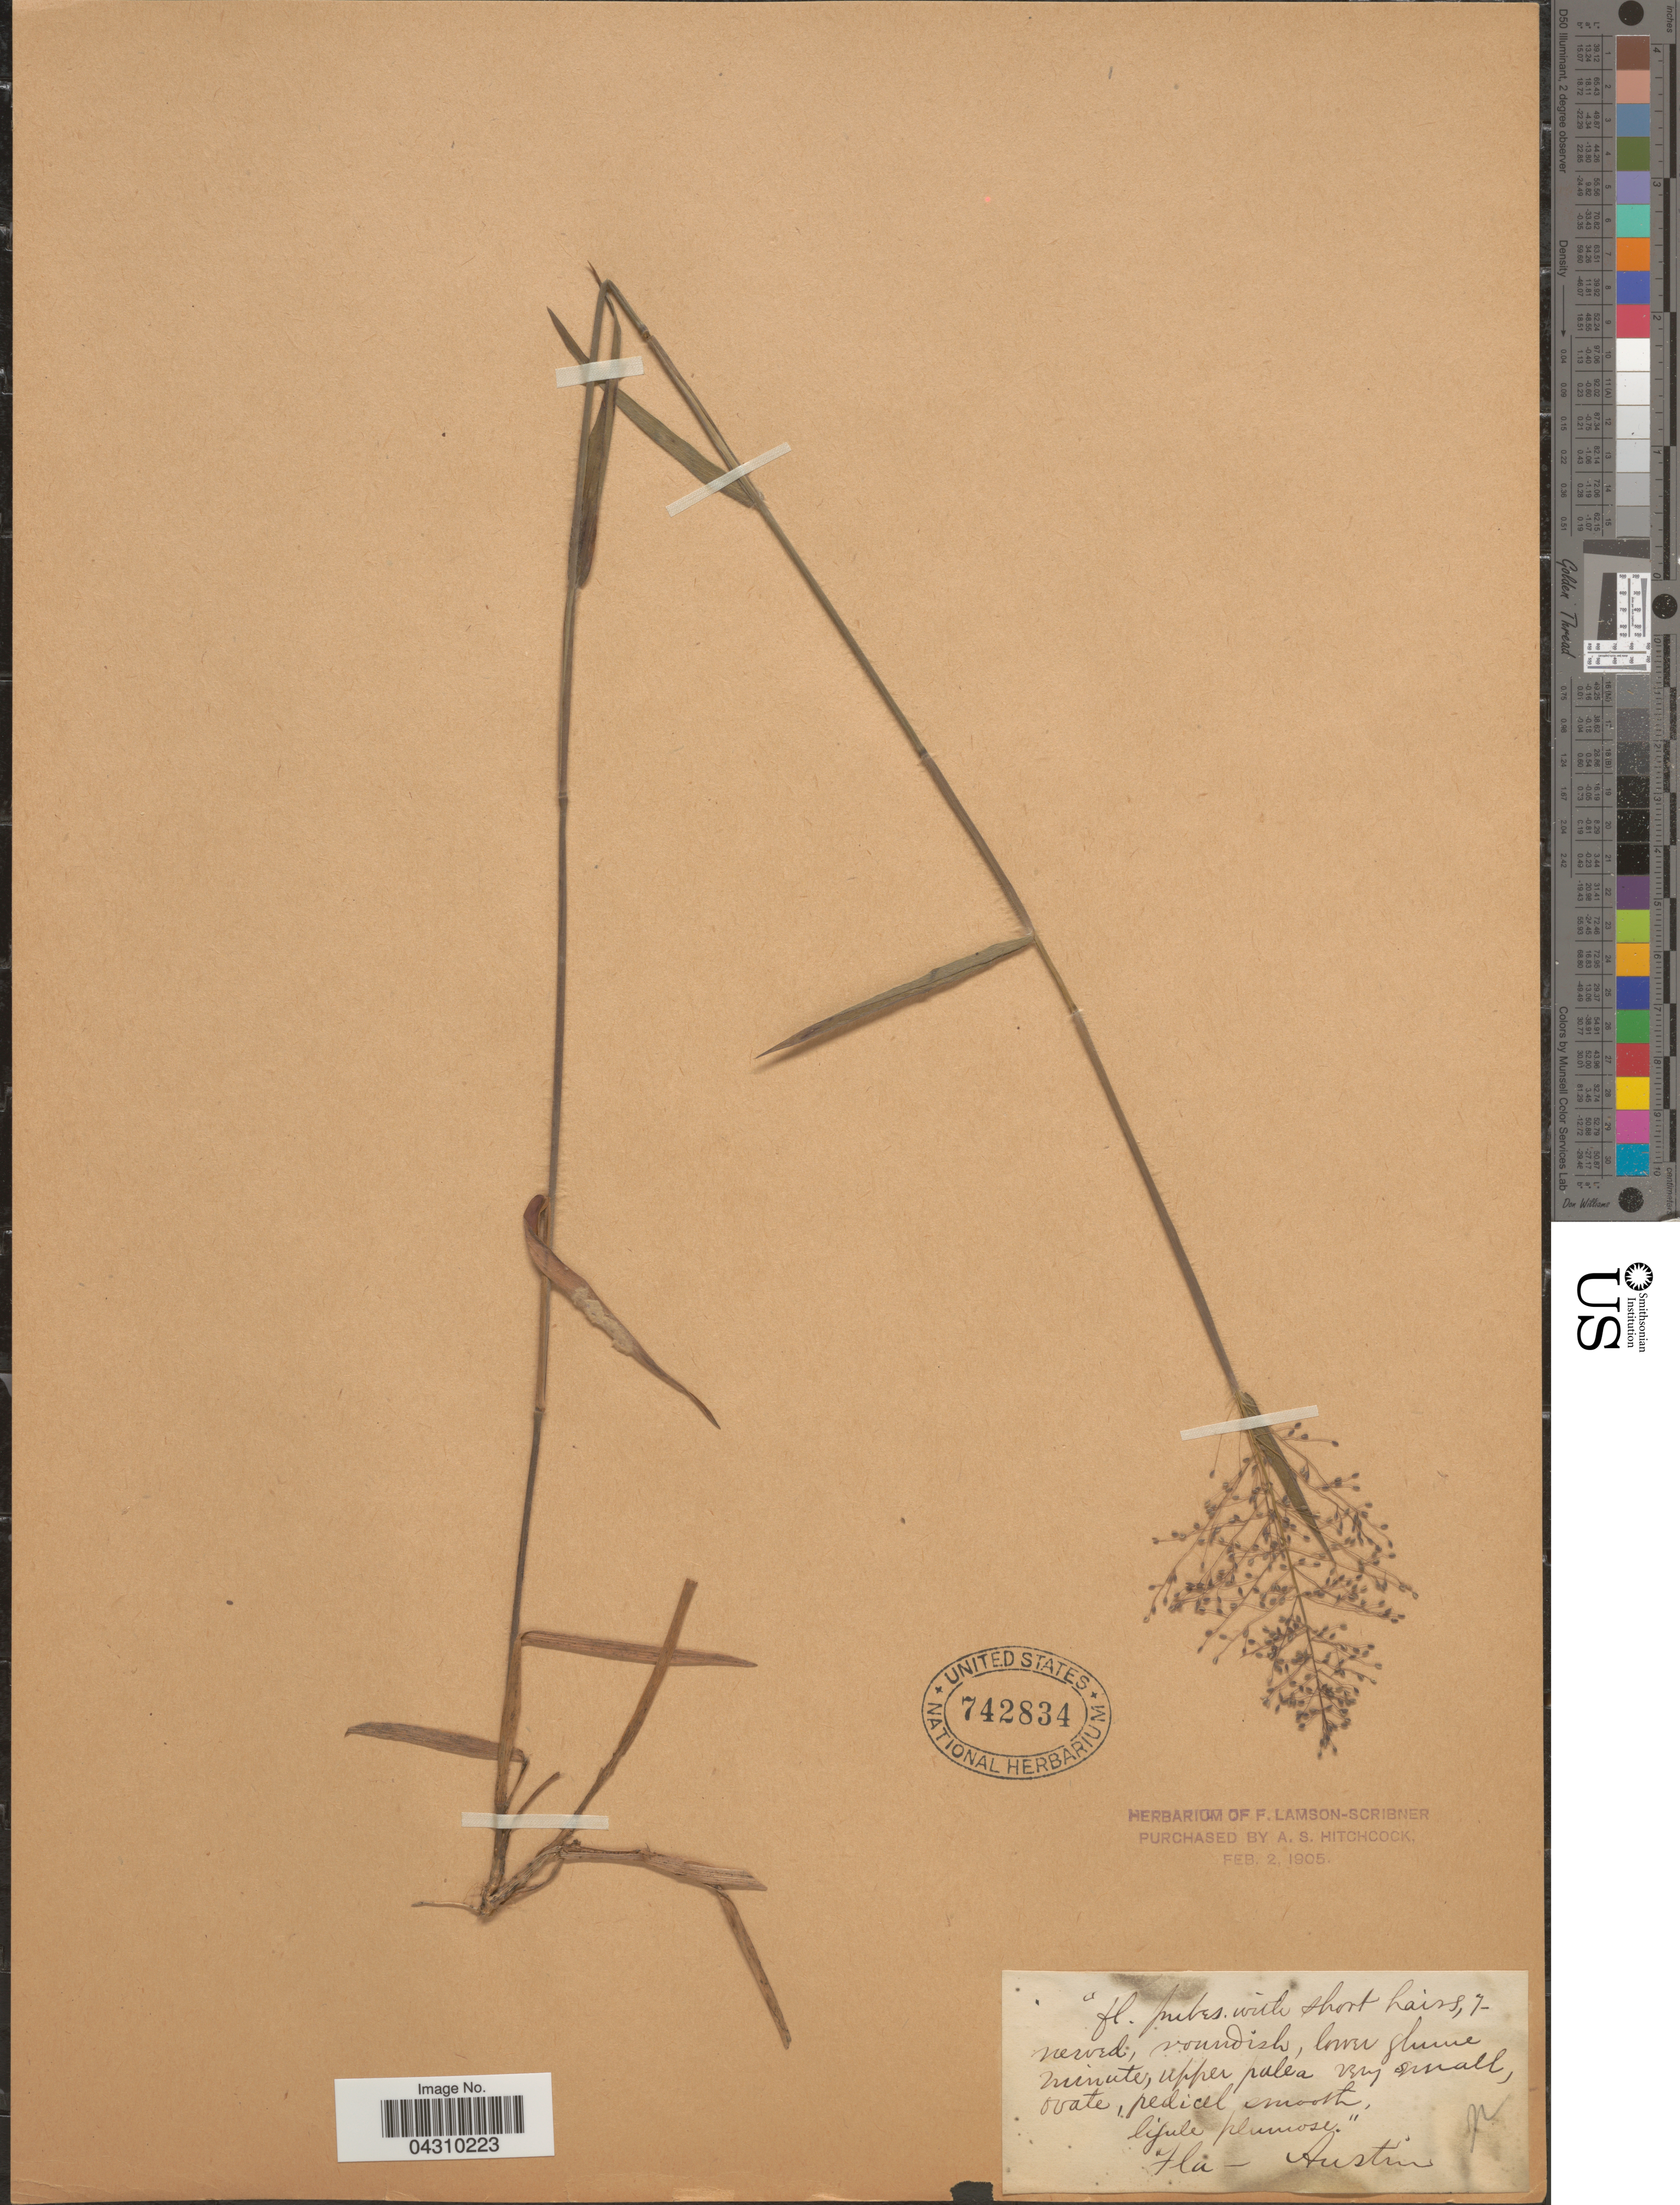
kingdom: Plantae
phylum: Tracheophyta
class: Liliopsida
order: Poales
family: Poaceae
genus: Dichanthelium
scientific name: Dichanthelium acuminatum var. acuminatum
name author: (Sw.) Gould & C.A. Clark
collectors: ex herb. F. Lamson Scribner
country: United States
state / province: Florida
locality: Austin.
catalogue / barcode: US 742834